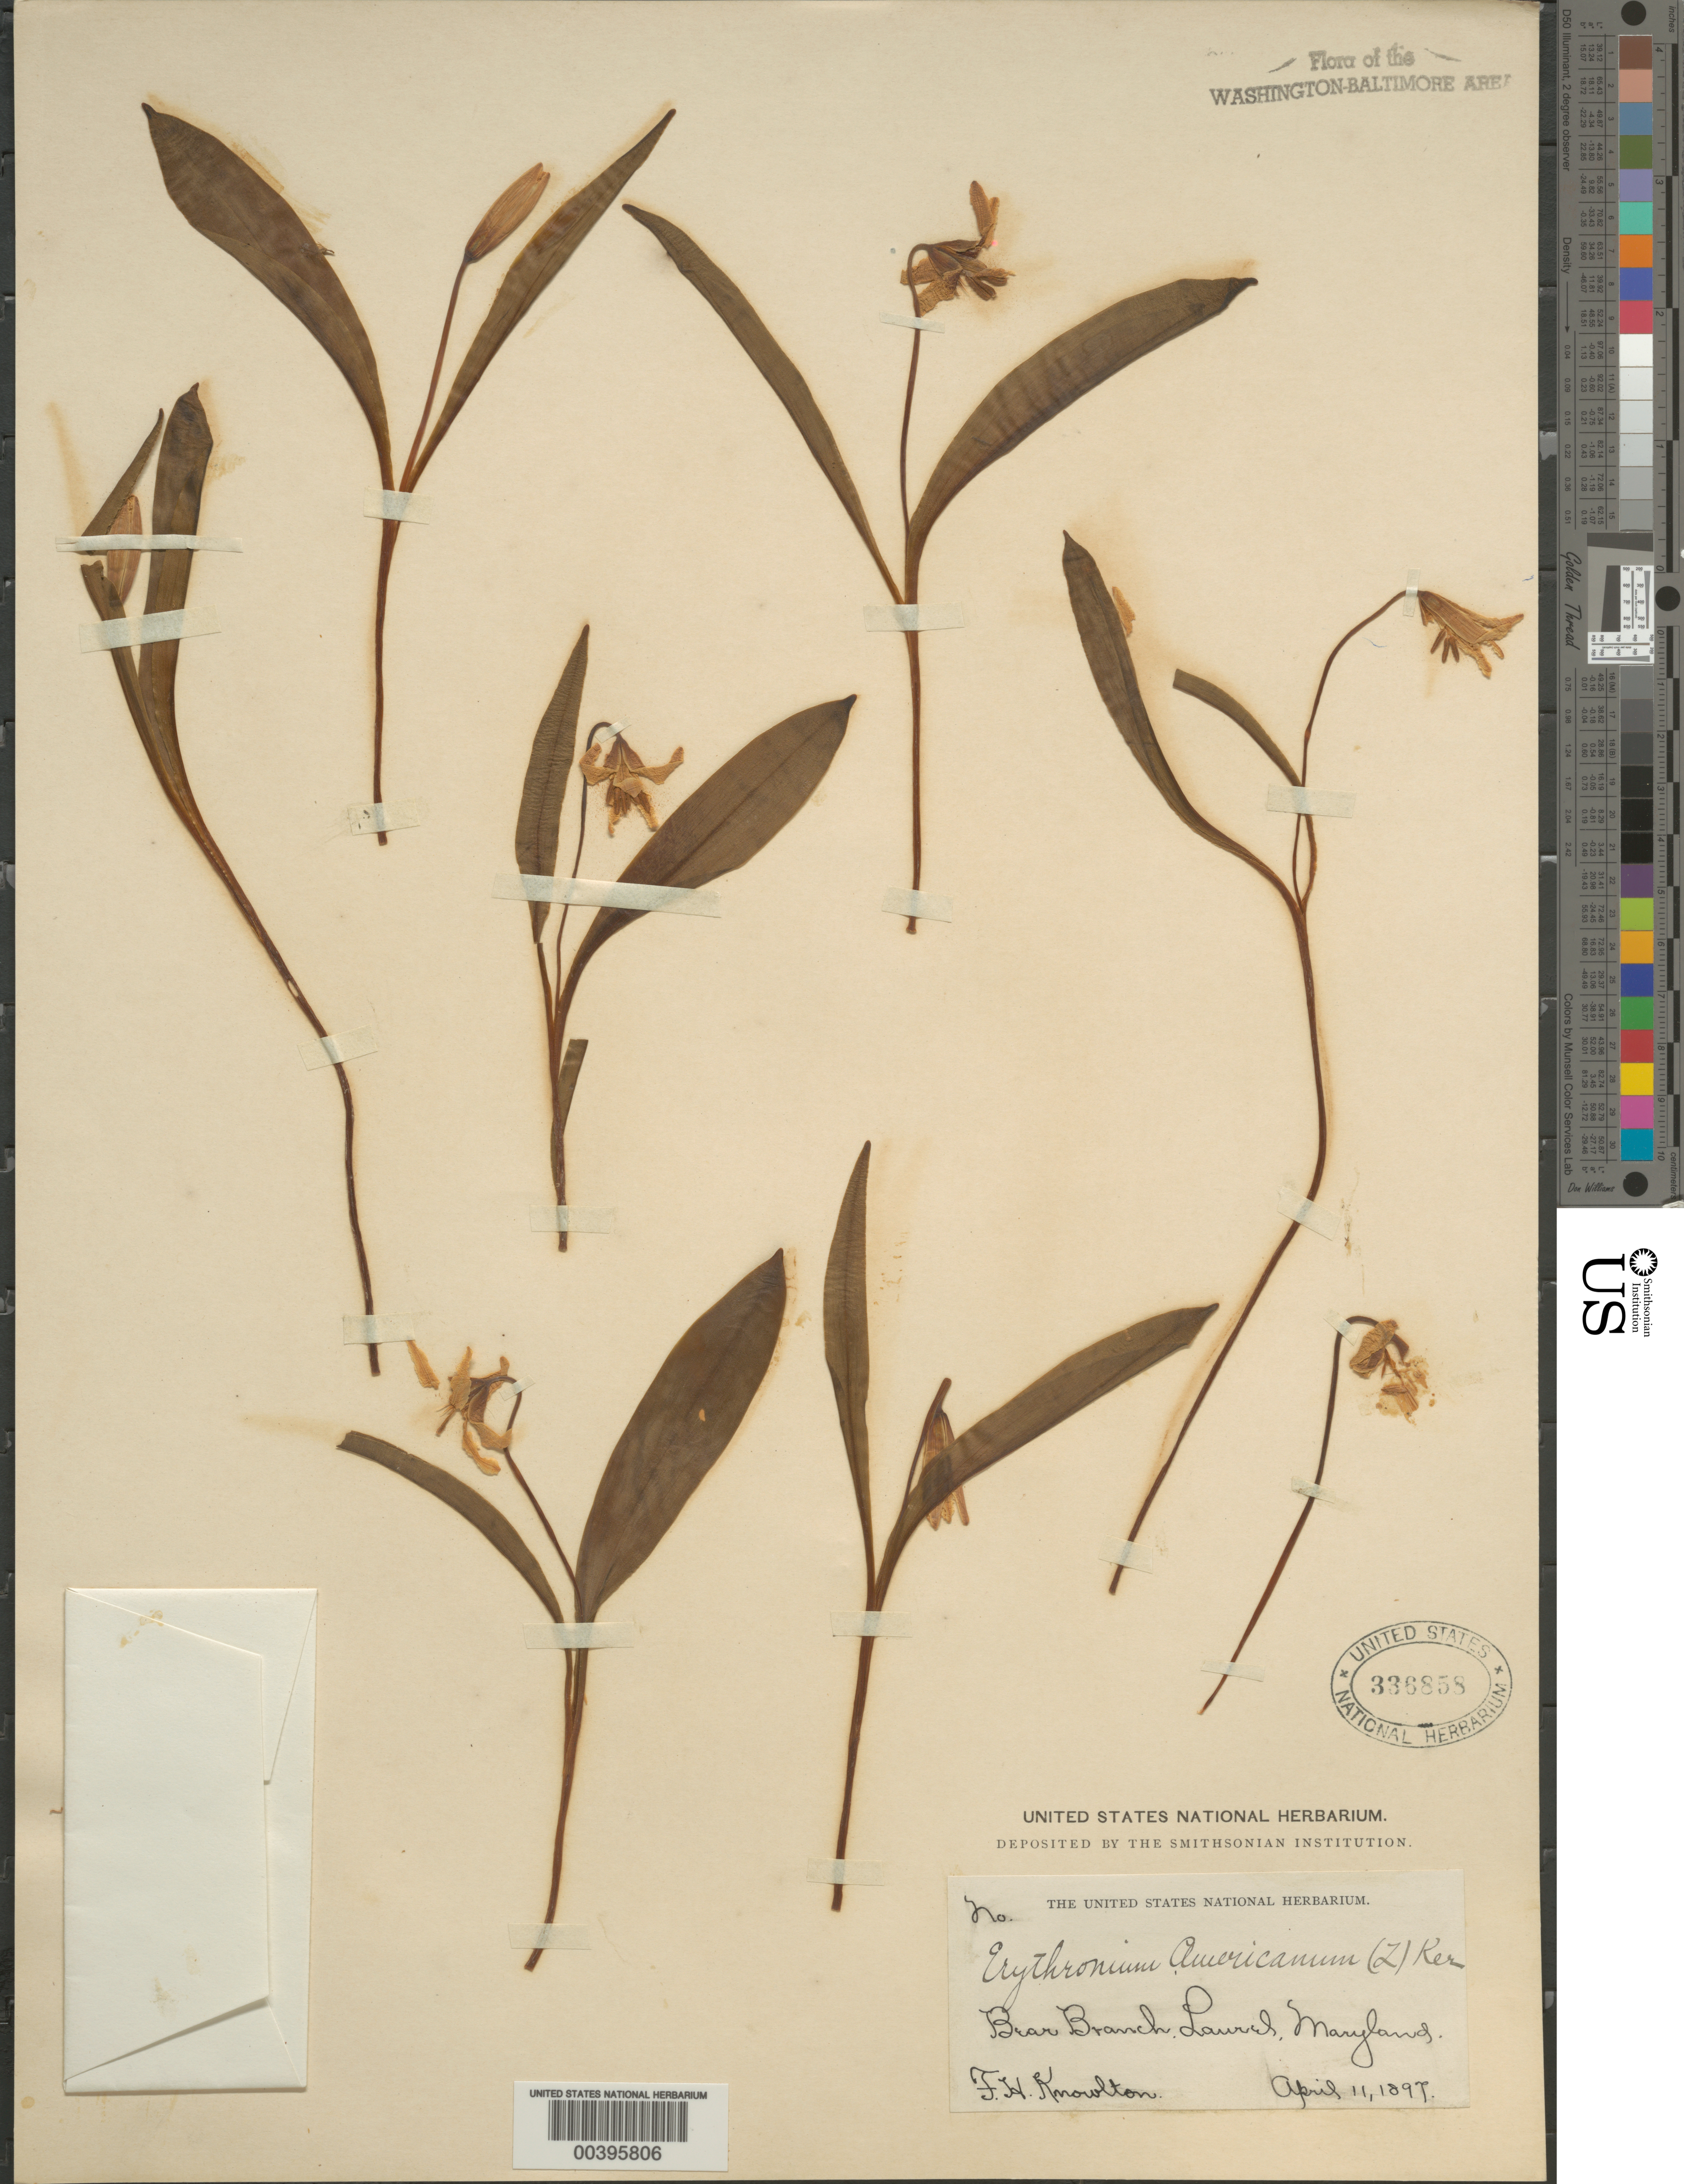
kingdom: Plantae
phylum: Tracheophyta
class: Liliopsida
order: Liliales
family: Liliaceae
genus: Erythronium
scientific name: Erythronium americanum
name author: Ker Gawl.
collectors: F. H. Knowlton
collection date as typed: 11 Apr 1897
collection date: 1897-04-11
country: United States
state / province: Maryland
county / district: Prince George's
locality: Bear Branch, Laurel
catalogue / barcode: US 336858